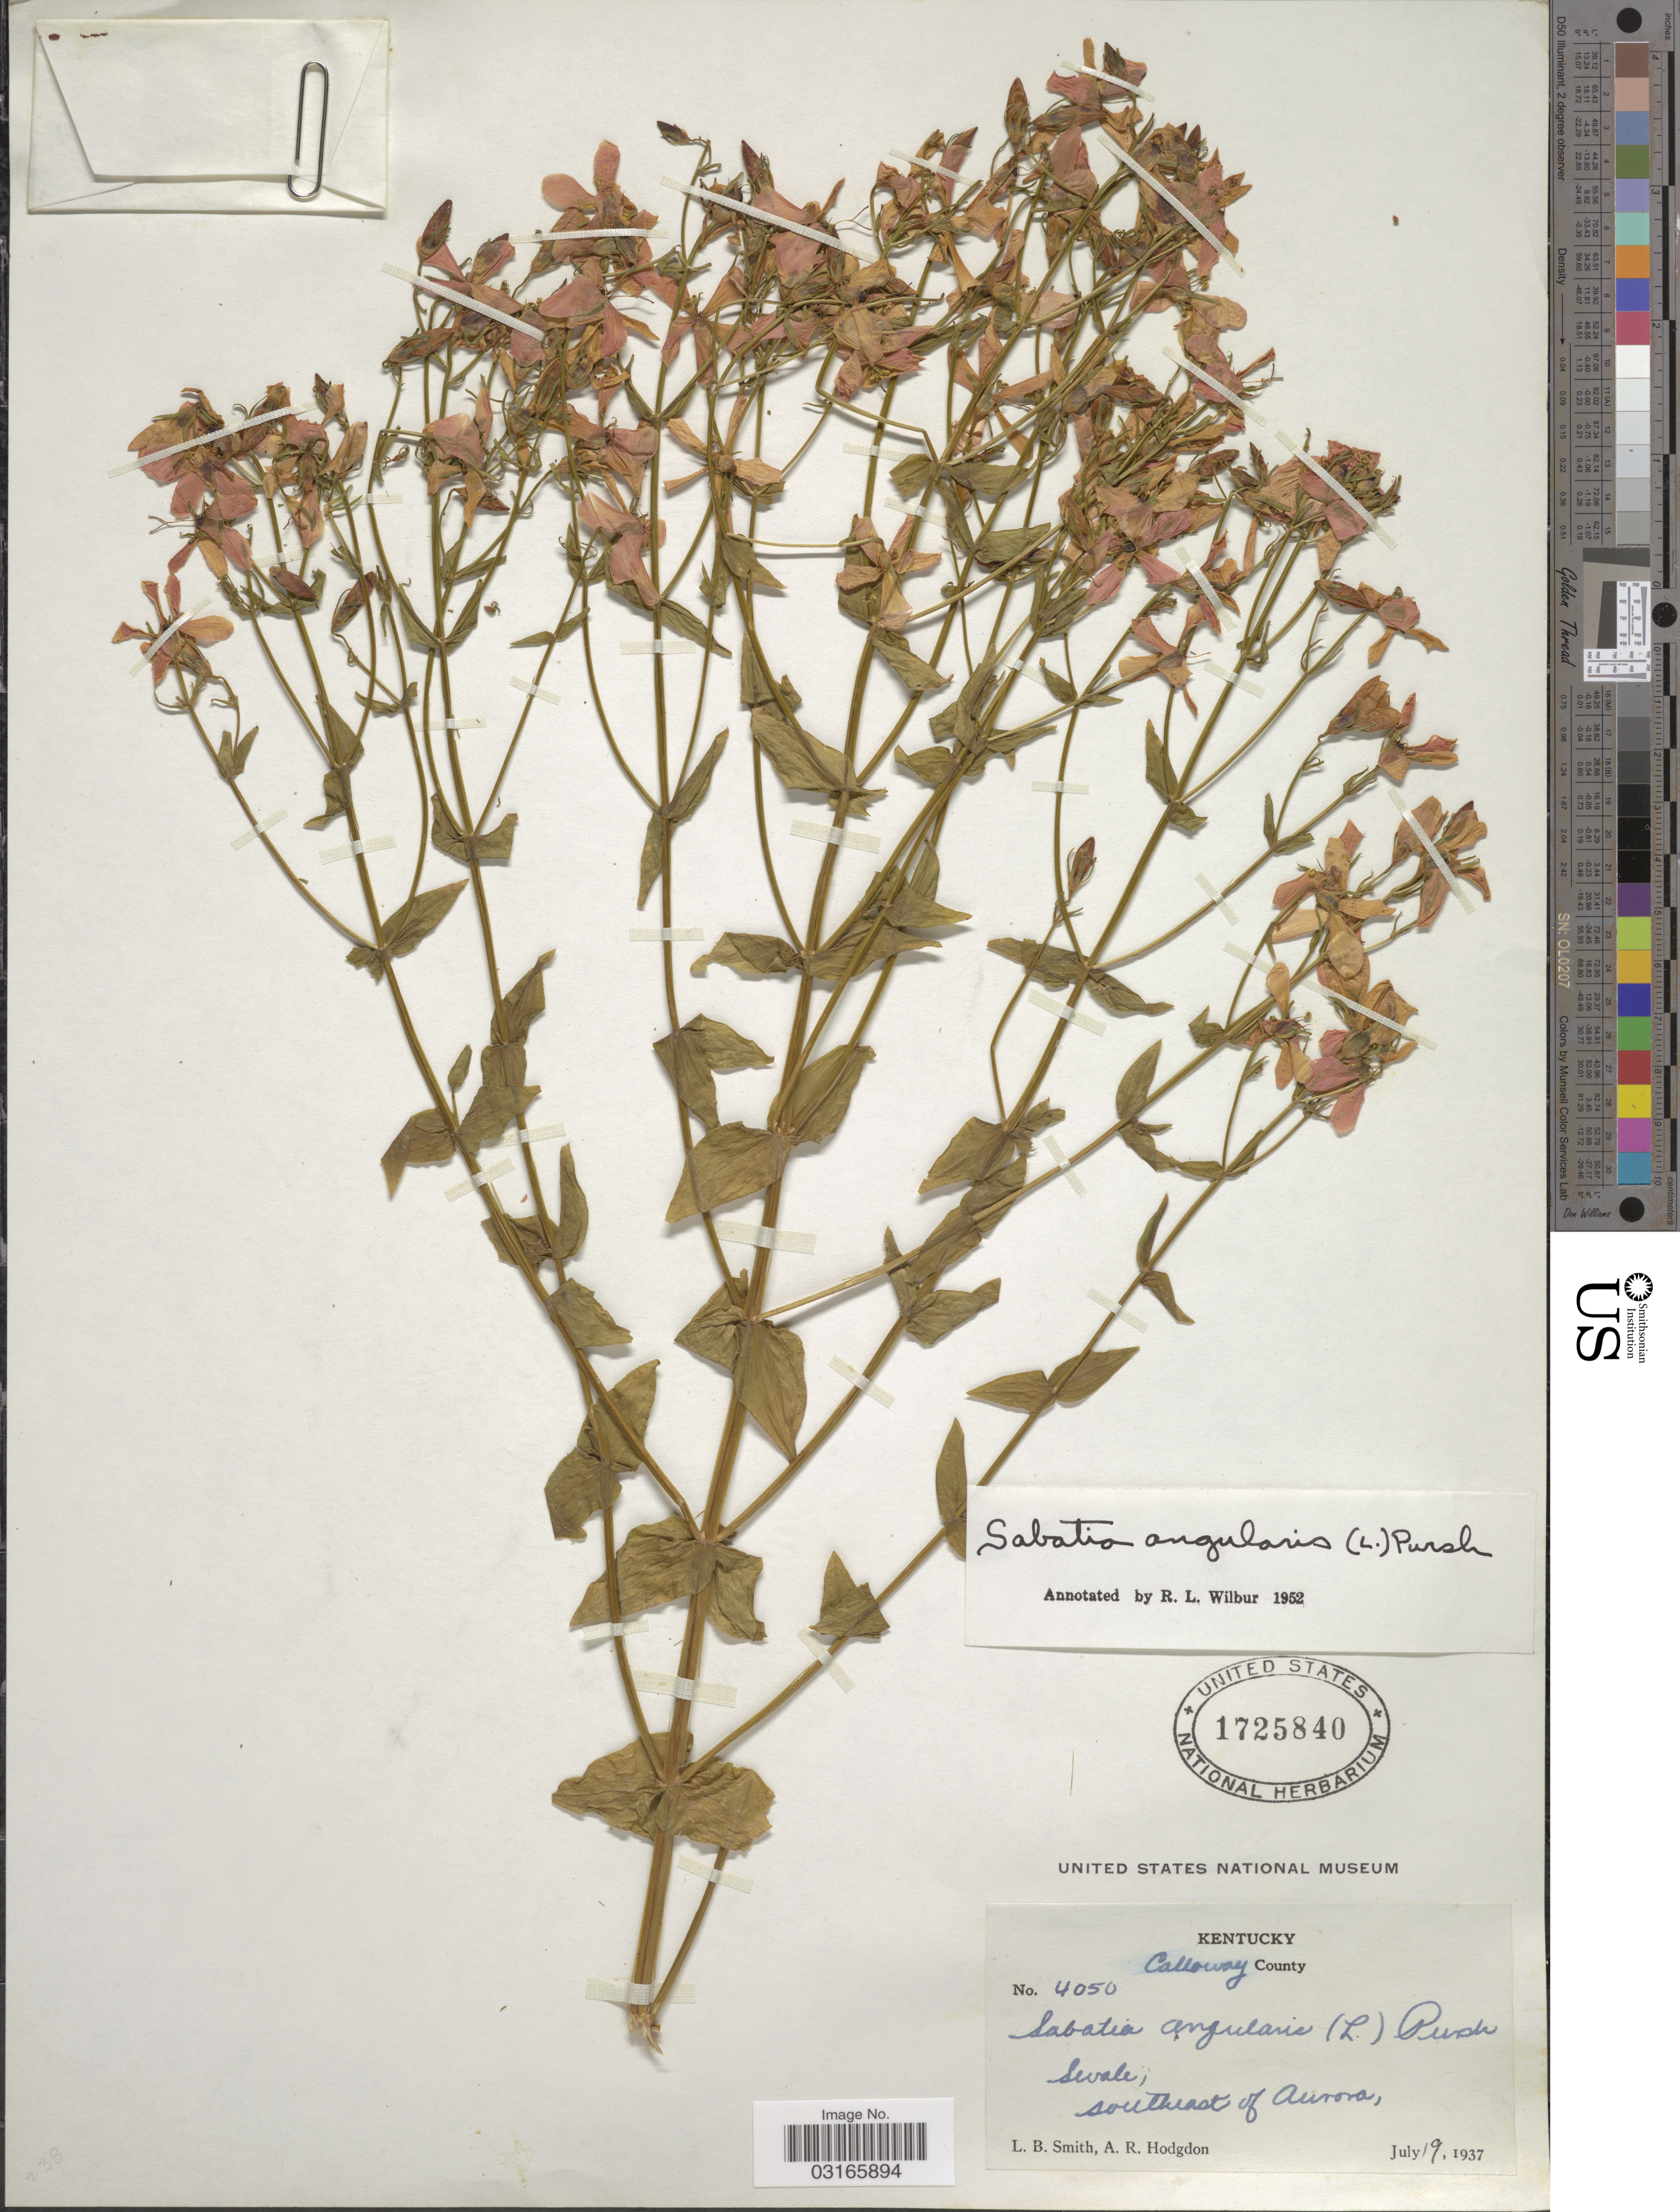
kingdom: Plantae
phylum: Tracheophyta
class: Magnoliopsida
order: Gentianales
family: Gentianaceae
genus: Sabatia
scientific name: Sabatia angularis (L.) Pursh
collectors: L. Smith & A. R. Hodgdon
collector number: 4050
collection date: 1937-07-19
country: United States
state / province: Kentucky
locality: Calloway County, Swale, southeast of Aurora.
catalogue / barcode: US 1725840